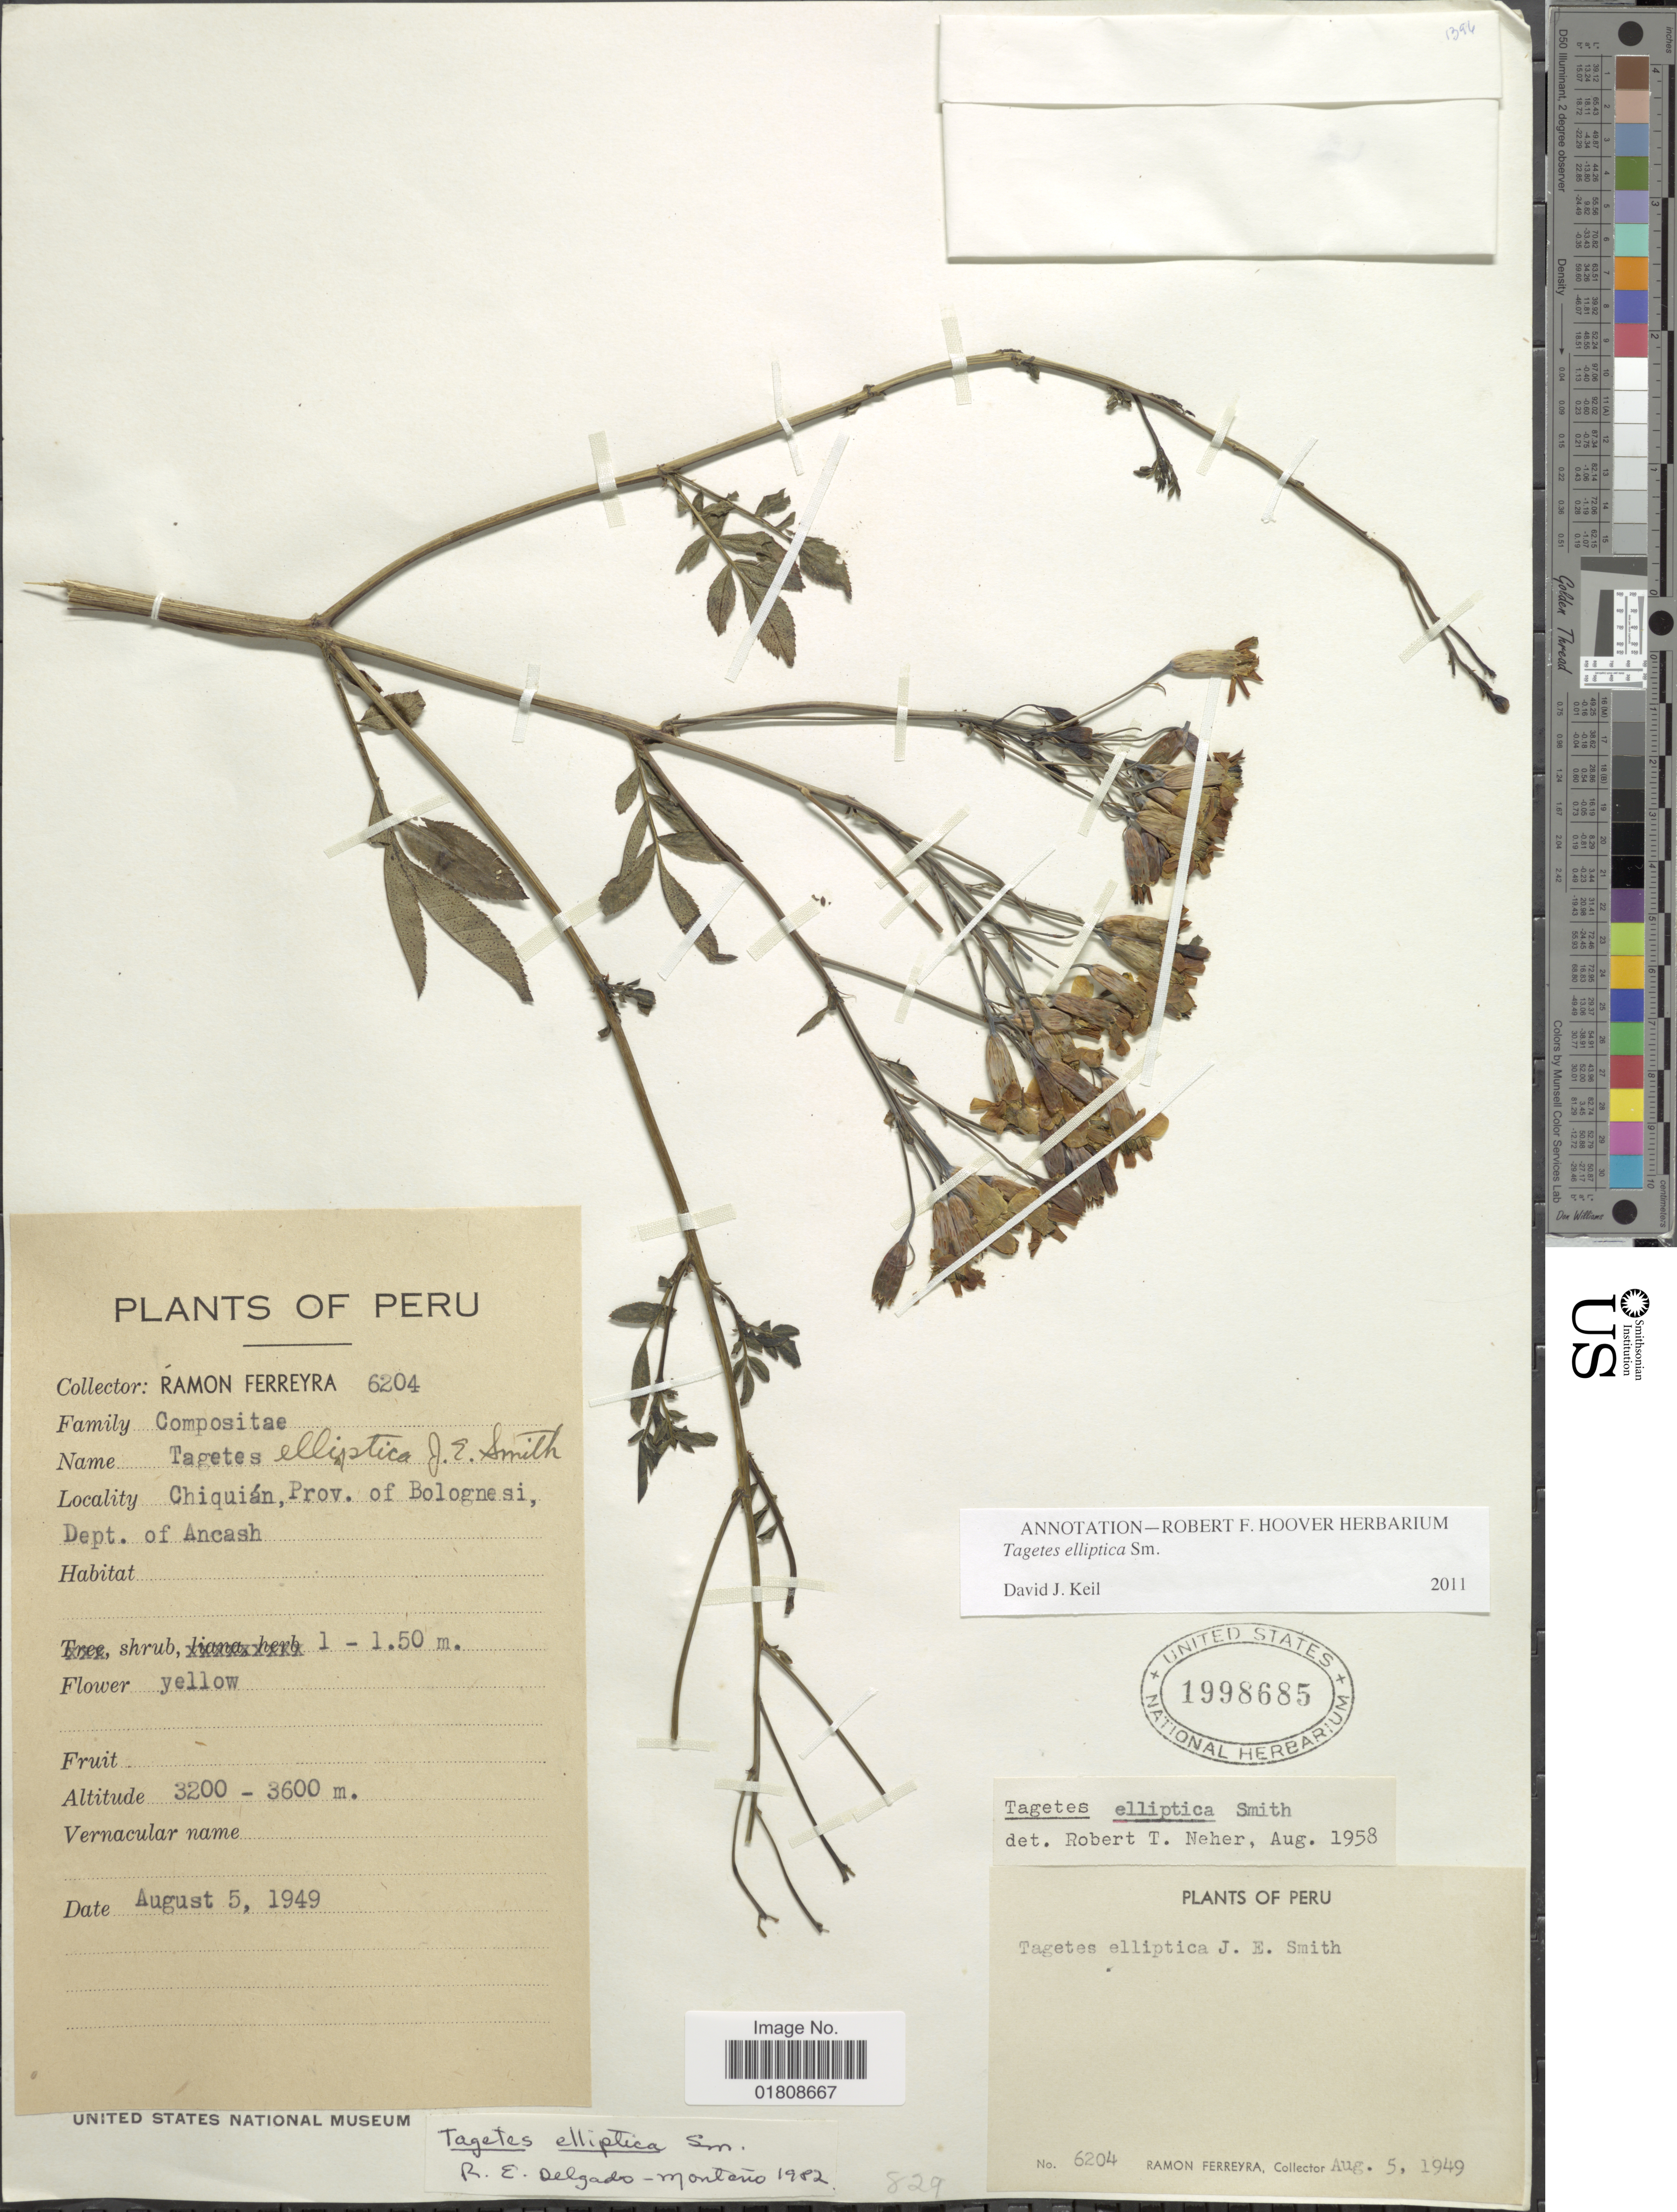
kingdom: Plantae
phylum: Tracheophyta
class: Magnoliopsida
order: Asterales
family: Asteraceae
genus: Tagetes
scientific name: Tagetes elliptica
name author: Sm. in Rees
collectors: R. A. Ferreyra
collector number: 6204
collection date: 1949-08-05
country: Peru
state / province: Ancash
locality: Chiquian, Prov. of Bolognesi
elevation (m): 3200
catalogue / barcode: US 1998685